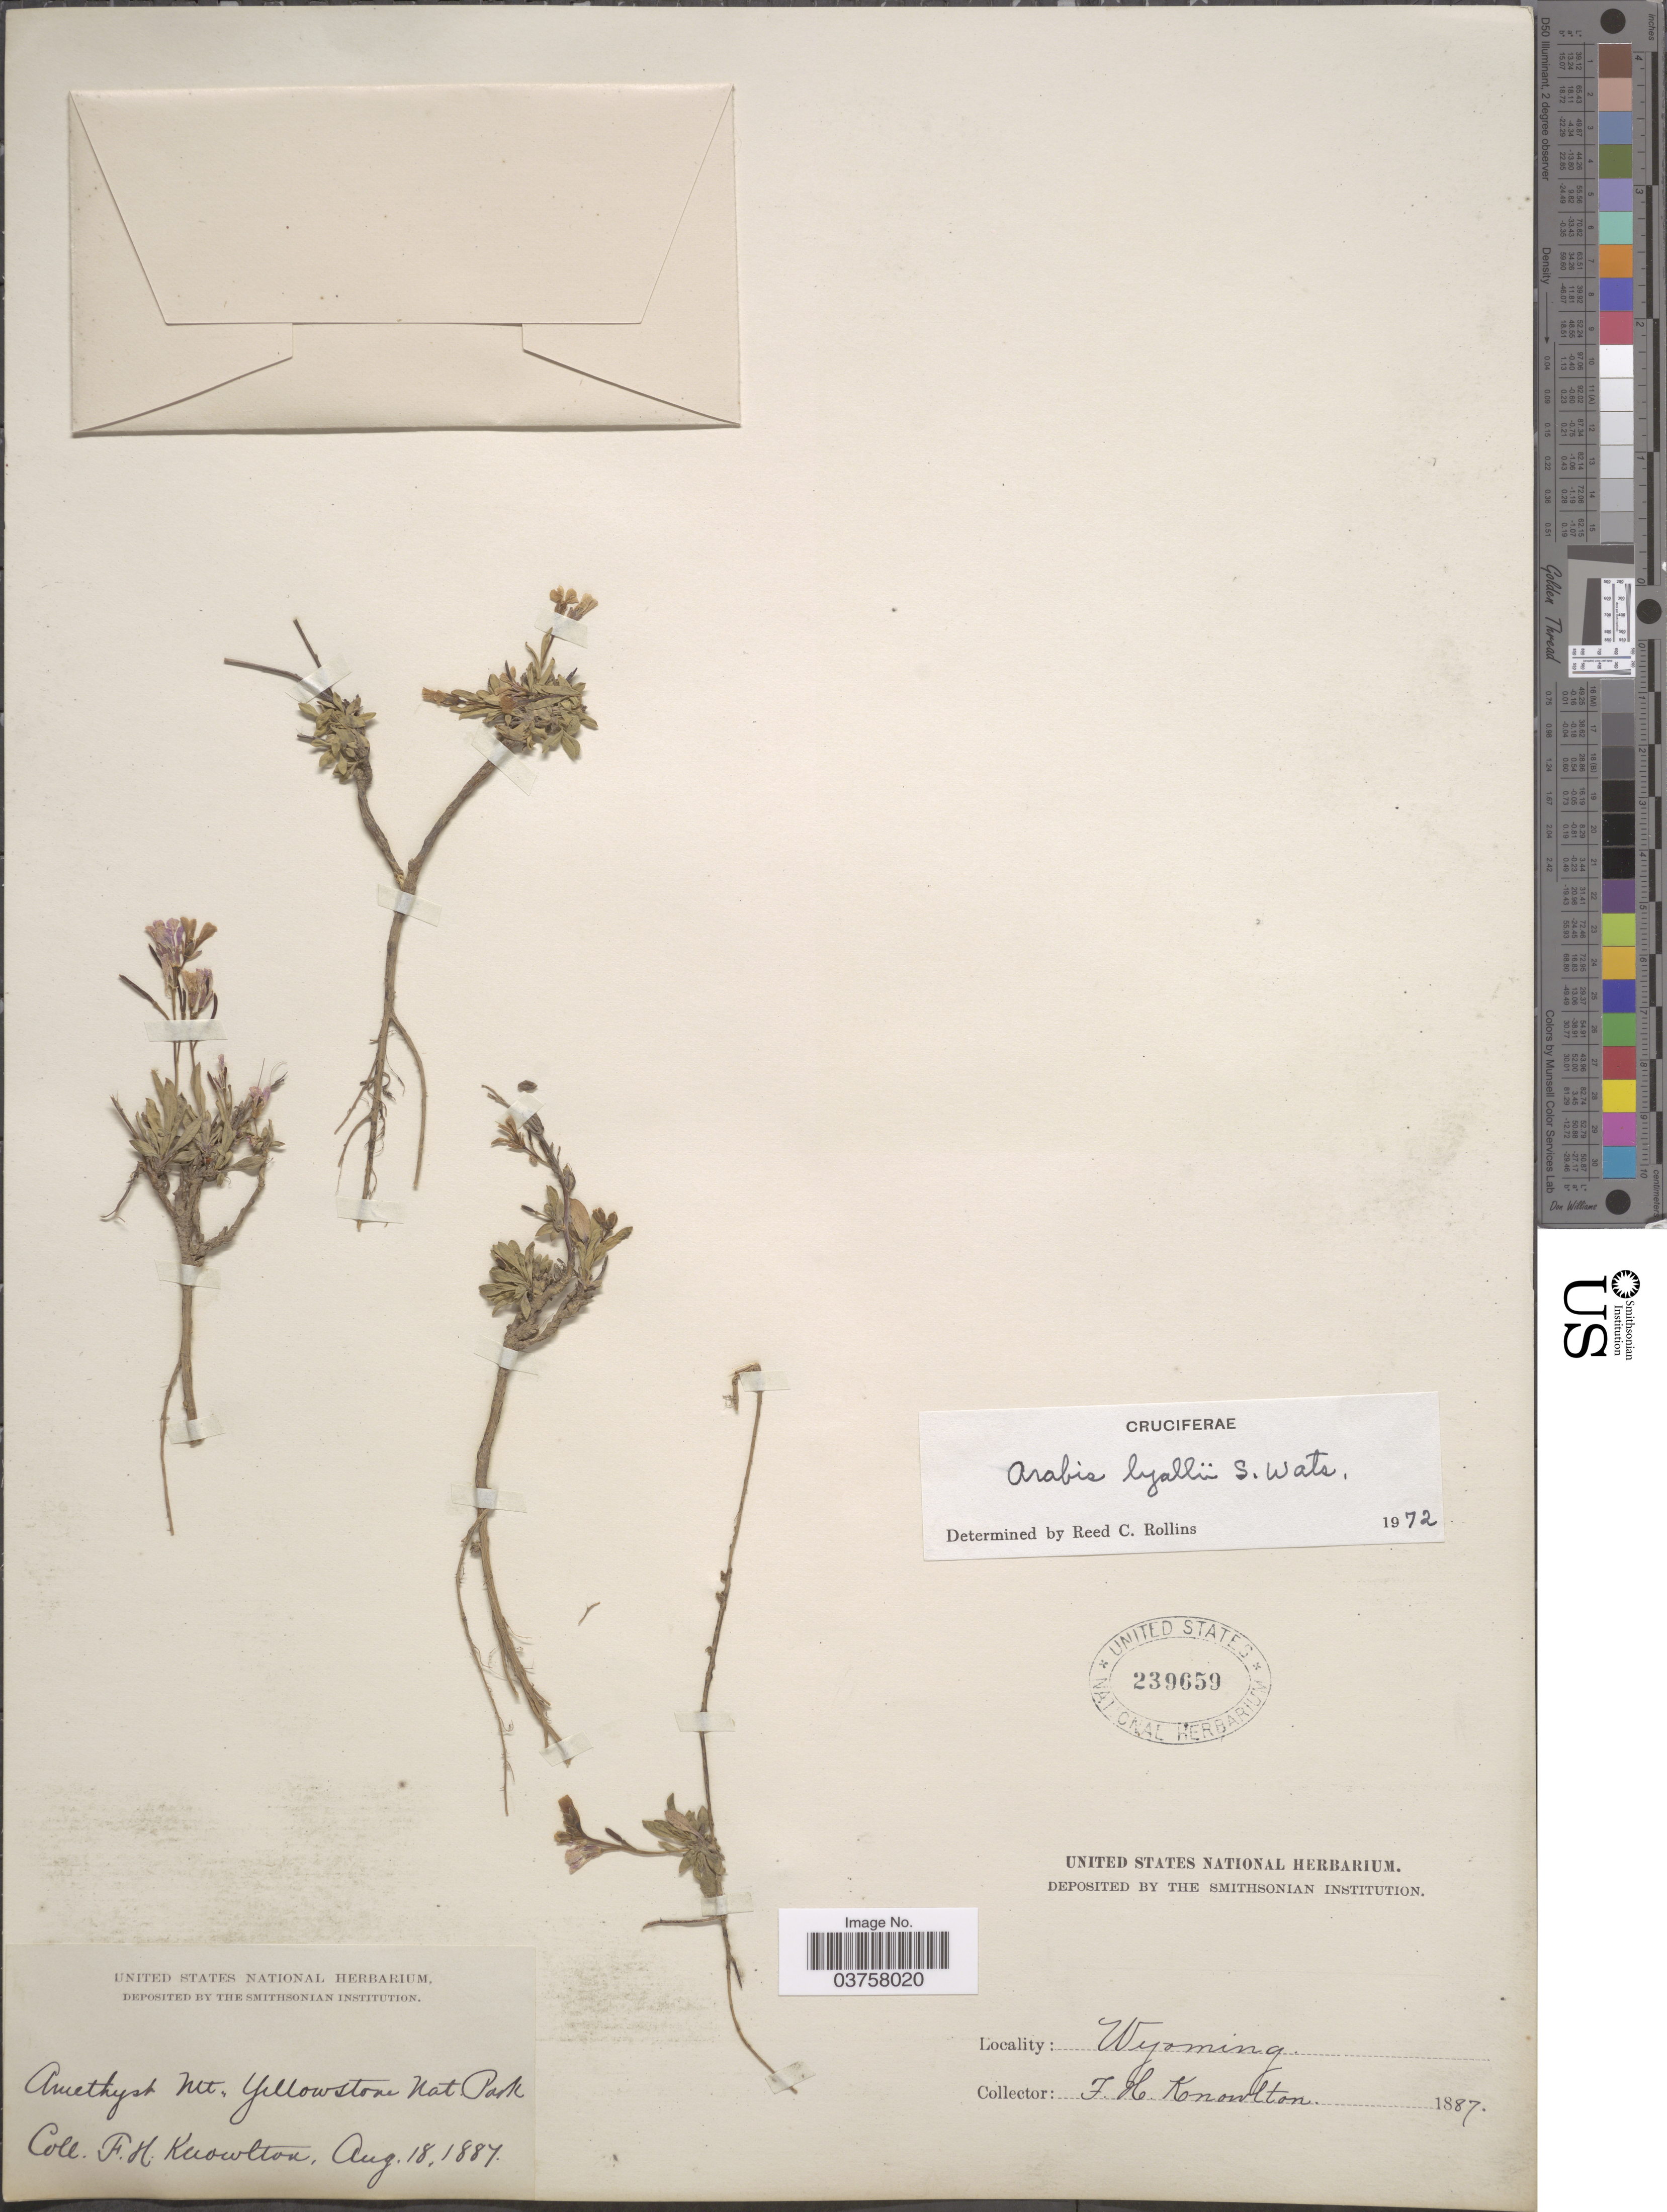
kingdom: Plantae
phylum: Tracheophyta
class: Magnoliopsida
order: Brassicales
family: Brassicaceae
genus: Arabis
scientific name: Arabis lyallii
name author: S. Watson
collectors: F. H. Knowlton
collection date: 1887-08-18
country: United States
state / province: Wyoming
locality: Amethyst Mt. Yellowstone Nat. Park.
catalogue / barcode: US 239659